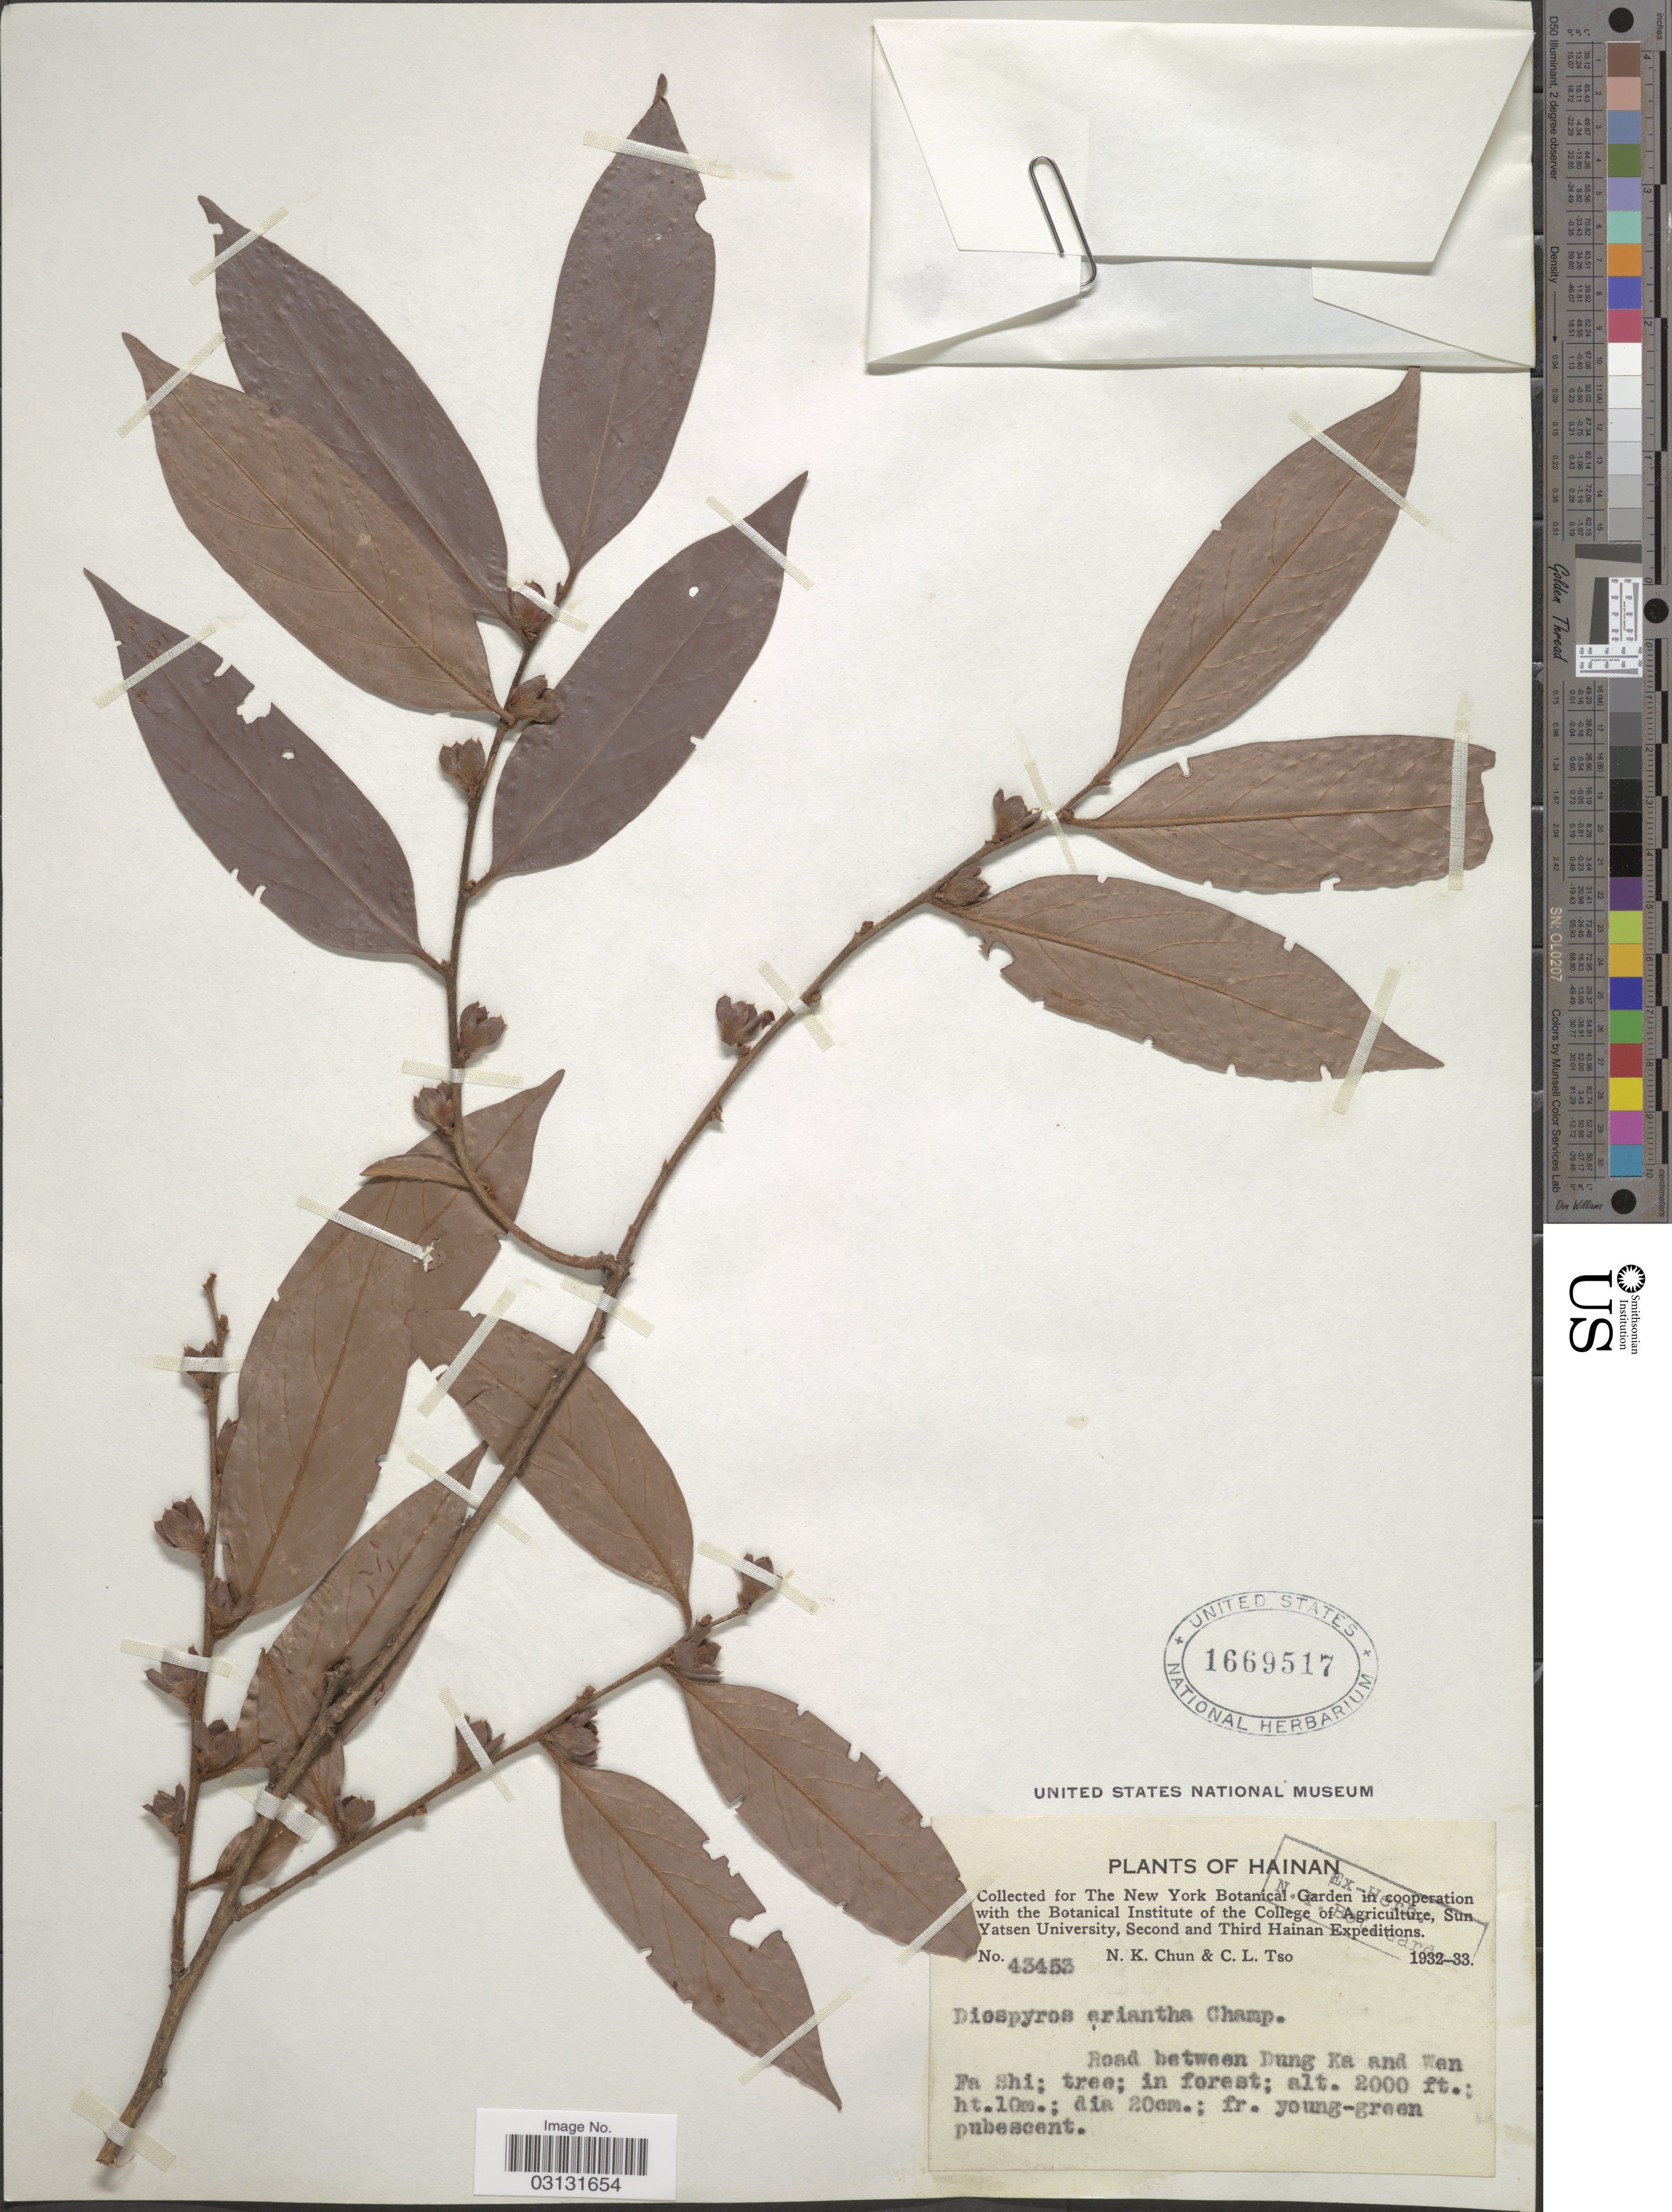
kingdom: Plantae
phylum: Tracheophyta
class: Magnoliopsida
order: Ericales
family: Ebenaceae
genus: Diospyros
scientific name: Diospyros eriantha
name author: Champ. ex Benth.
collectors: N. K. Chun & C. Tso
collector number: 43453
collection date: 1932/1933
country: China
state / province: Hainan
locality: Road between Dung Ka and Wen Fa Shi.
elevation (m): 610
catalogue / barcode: US 1669517